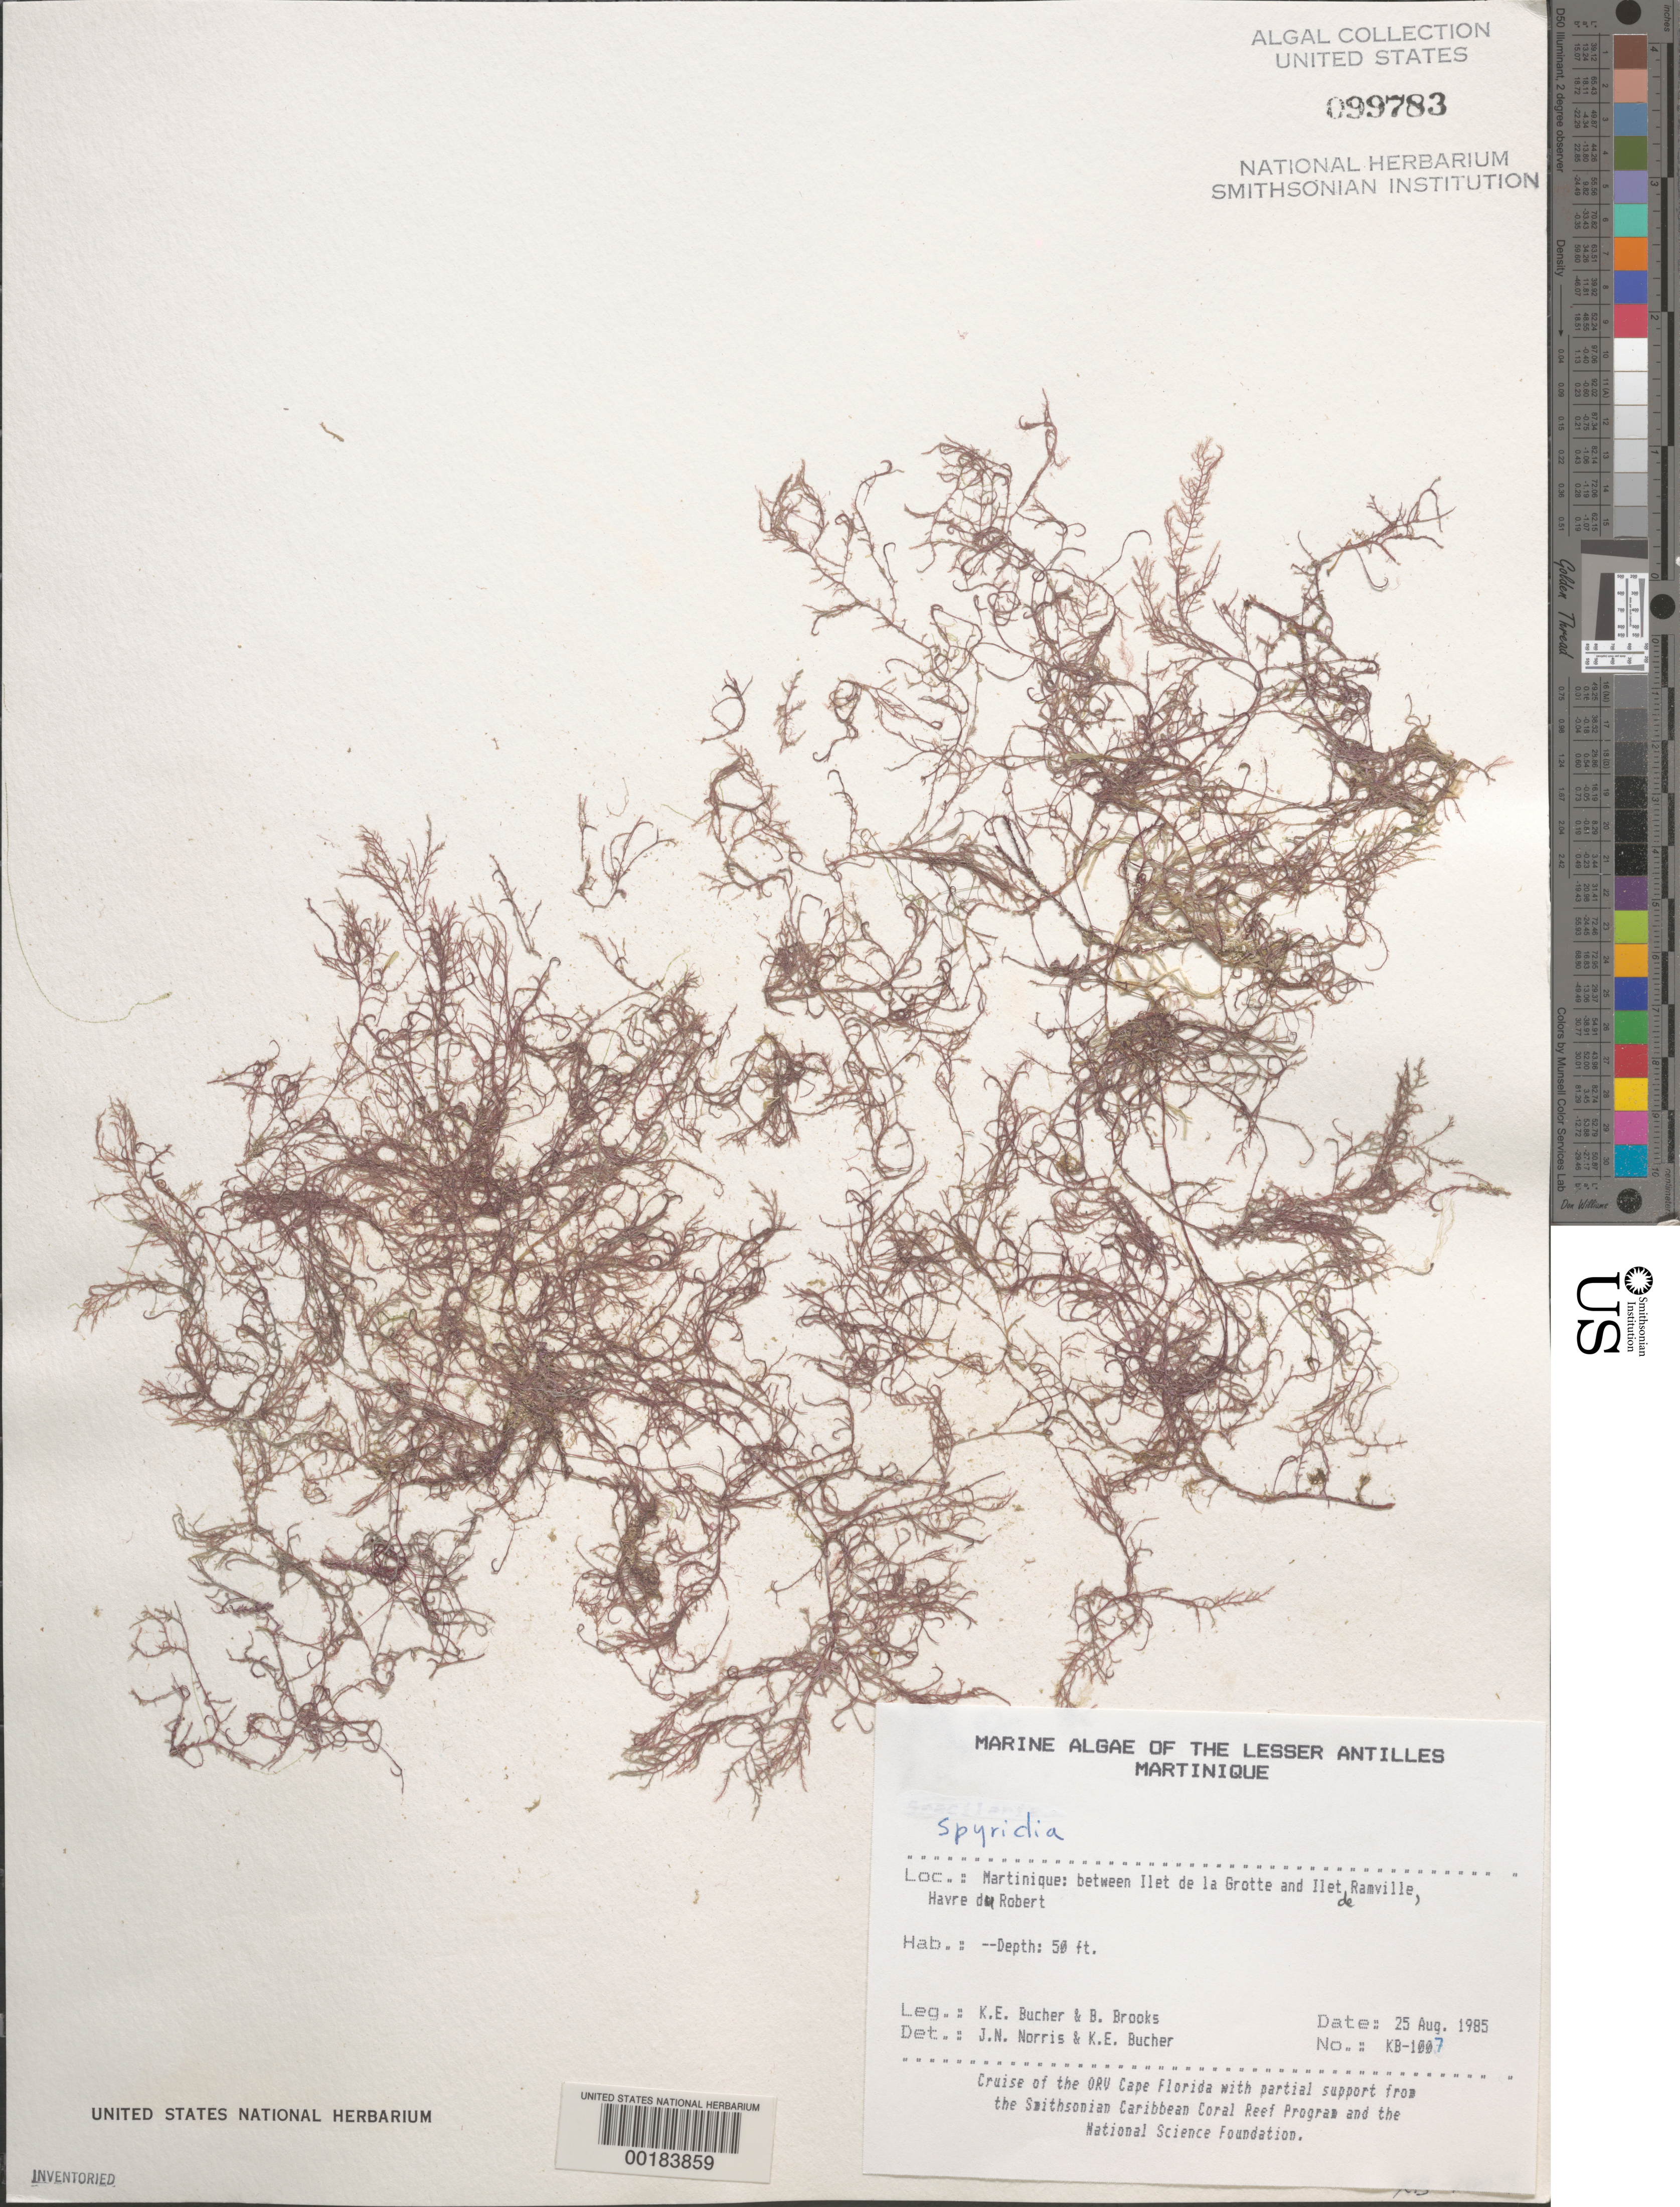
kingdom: Plantae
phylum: Rhodophyta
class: Florideophyceae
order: Ceramiales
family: Spyridiaceae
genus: Spyridia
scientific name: Spyridia sp.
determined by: Norris, J. N.; Bucher, K. E.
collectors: K. E. Bucher & B. Brooks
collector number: Kb-1007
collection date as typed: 25 Aug 1985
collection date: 1985-08-25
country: Martinique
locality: Between Ilet de la Grotte and Ilet de Ramville, Havre du Robert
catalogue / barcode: US 99783